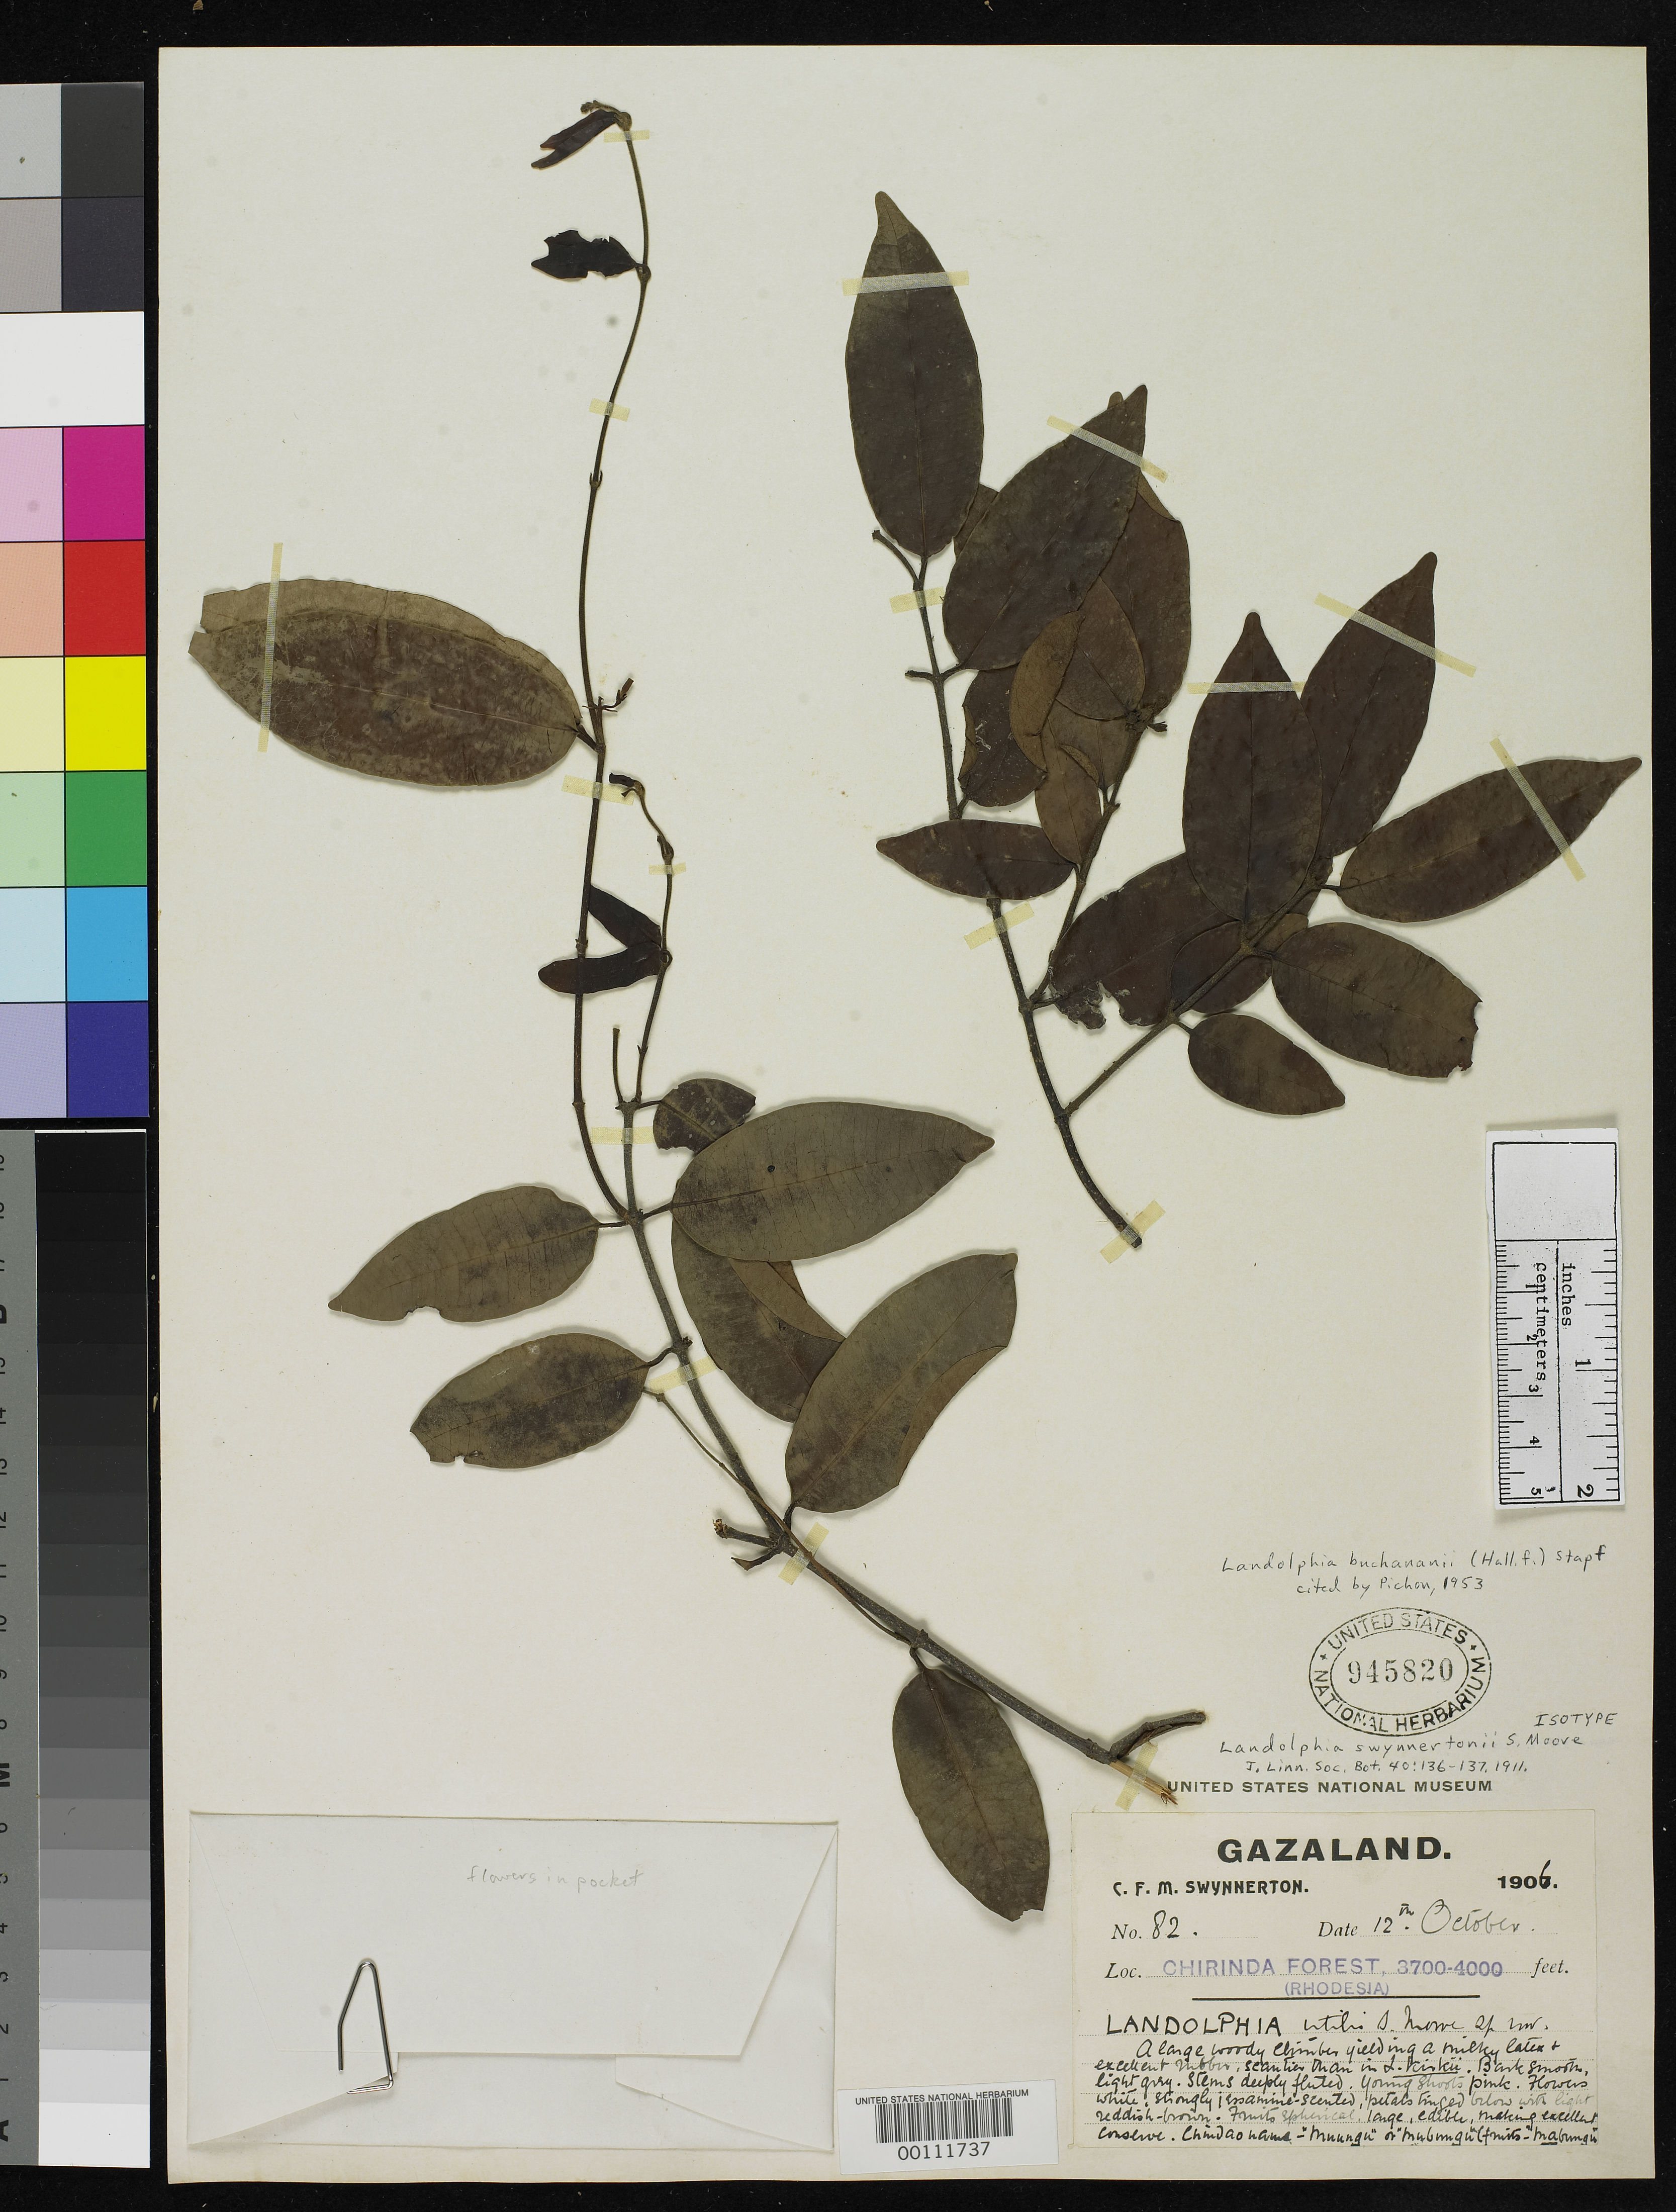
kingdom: Plantae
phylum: Tracheophyta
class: Magnoliopsida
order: Gentianales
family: Apocynaceae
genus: Landolphia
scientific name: Landolphia swynnertonii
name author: S. Moore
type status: Isotype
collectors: C. Swynnerton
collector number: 82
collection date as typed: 12 Oct 1906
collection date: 1906-10-12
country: Zimbabwe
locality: Chirinda forest.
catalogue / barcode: US 945820